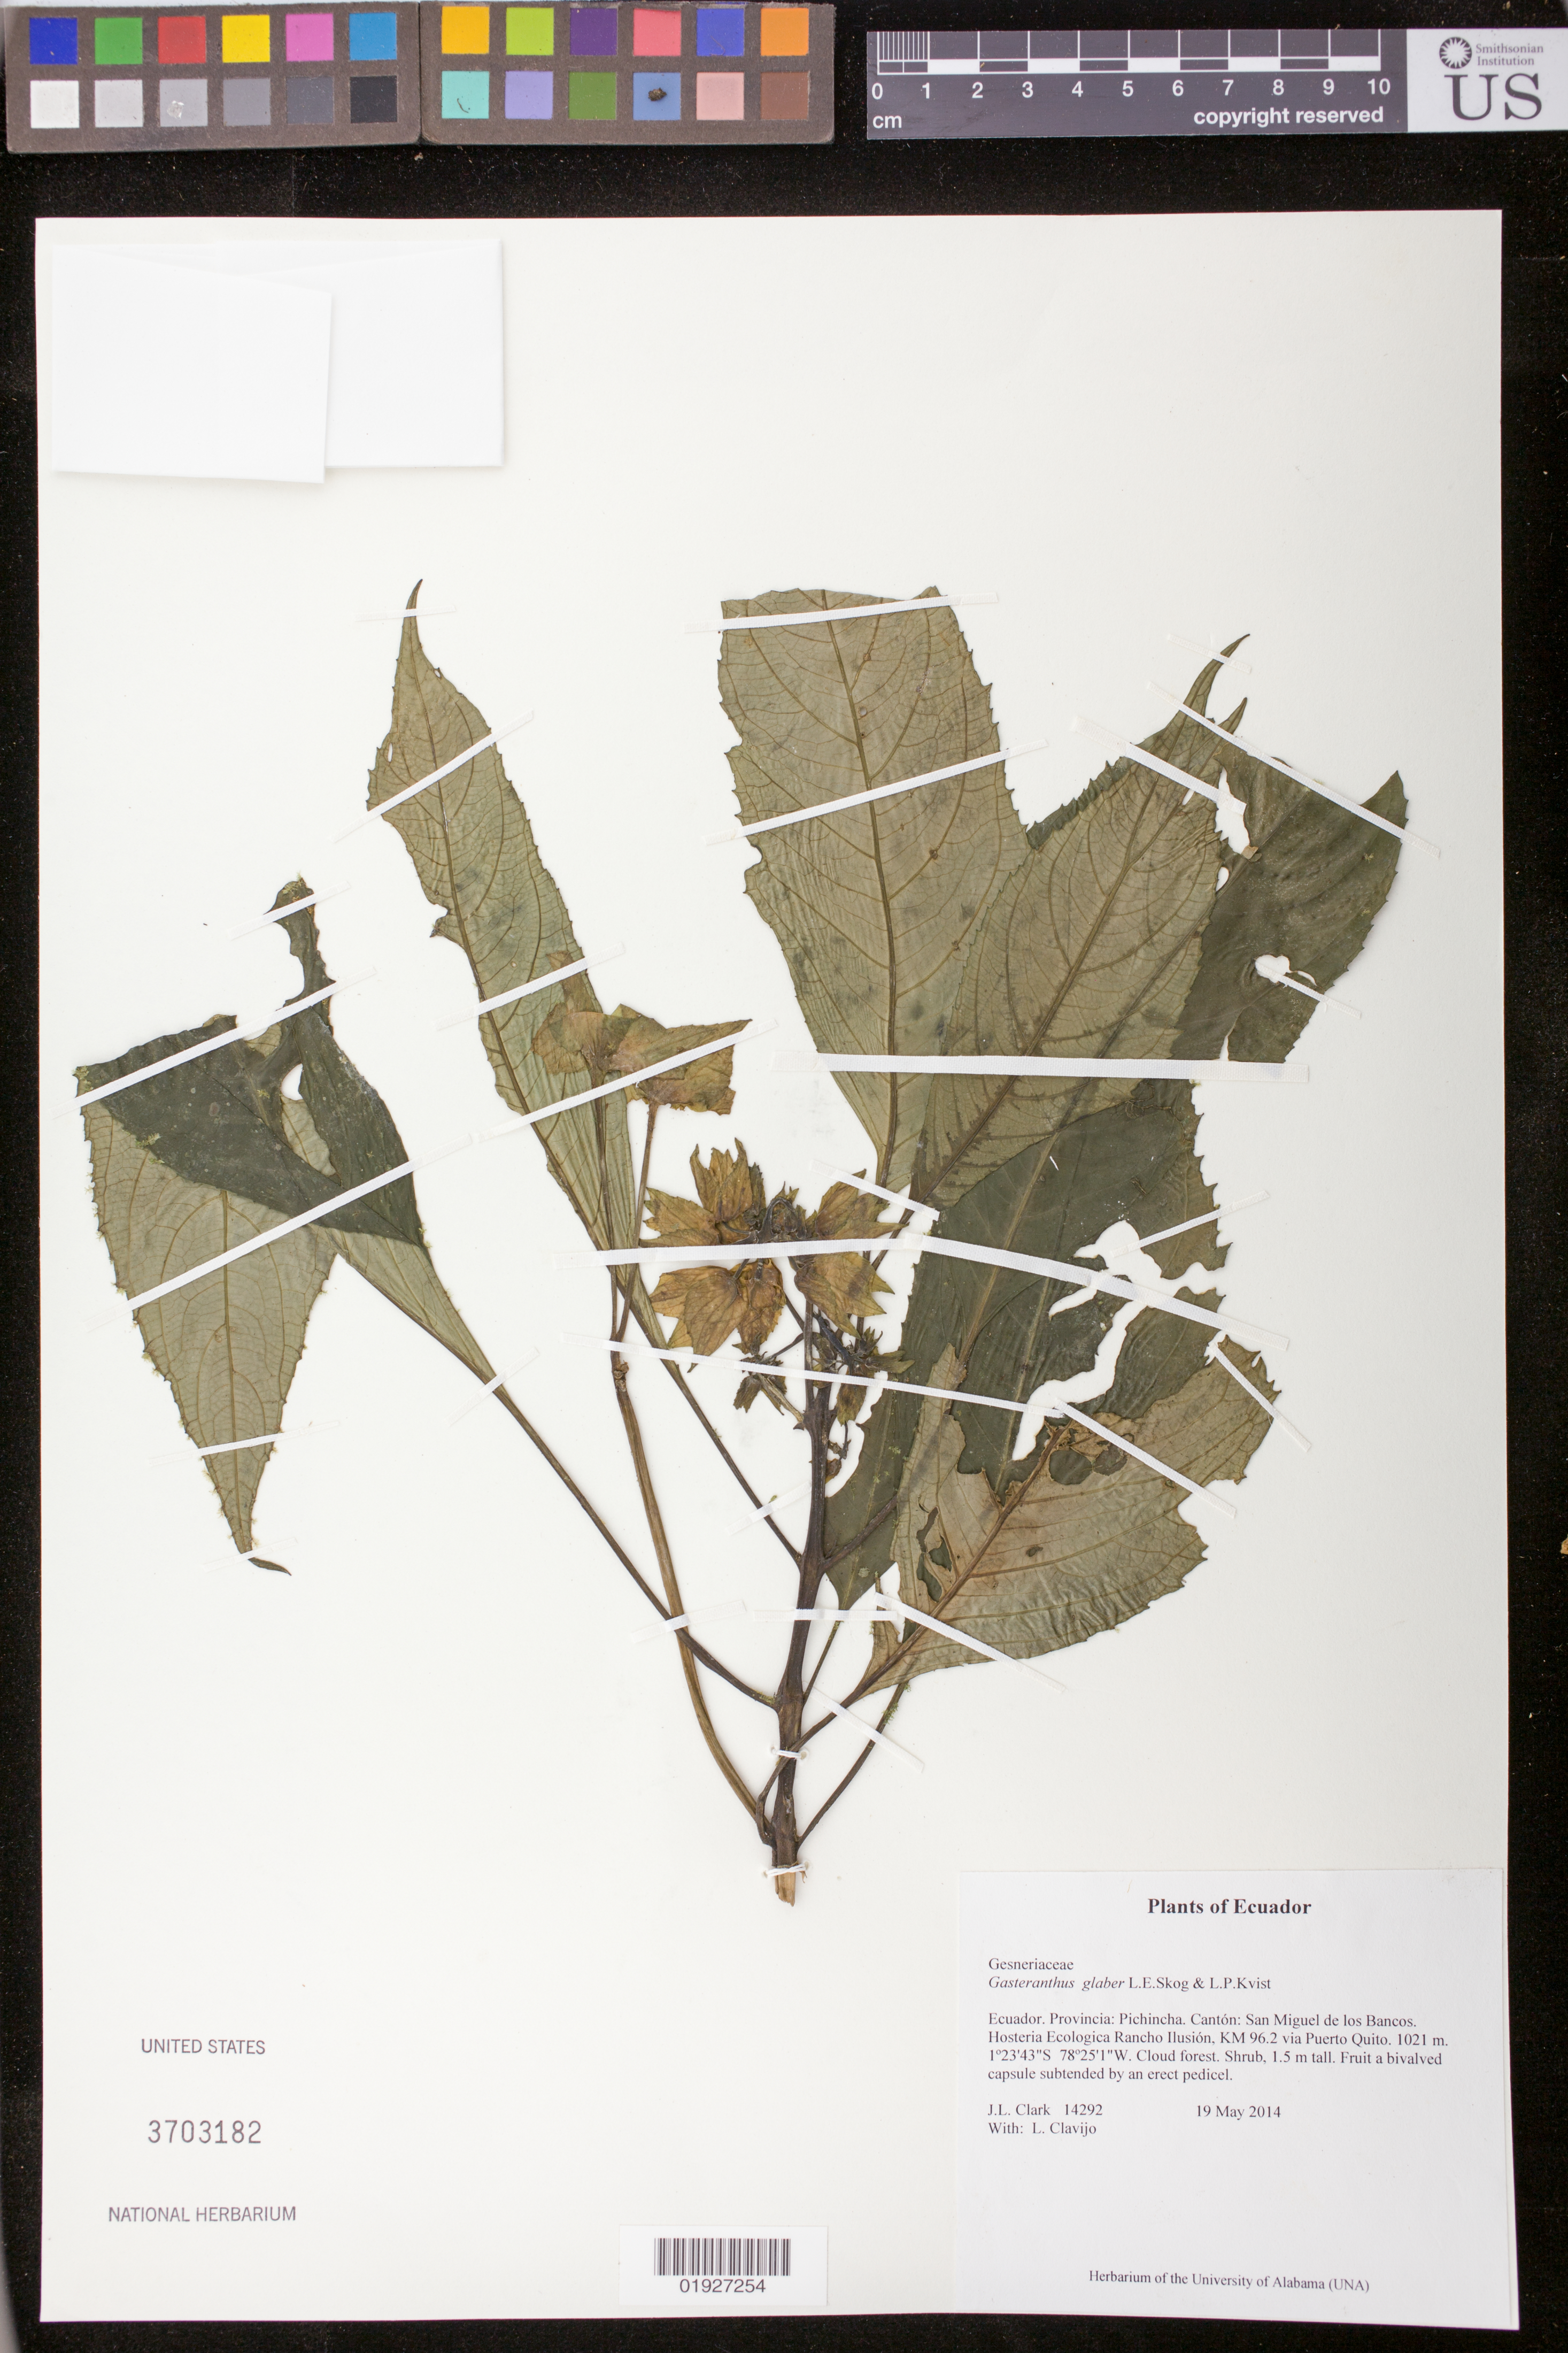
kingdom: Plantae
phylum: Tracheophyta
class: Magnoliopsida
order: Lamiales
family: Gesneriaceae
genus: Gasteranthus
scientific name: Gasteranthus glaber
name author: L.E. Skog & L.P. Kvist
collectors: J. L. Clark & L. Clavijo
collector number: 14292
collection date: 2014-05-19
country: Ecuador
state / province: Pichincha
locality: Canton: San Miguel de los Bancos. Hosteria Ecologica Rancho Ilusion, KM 96.2 via Puerto Quito.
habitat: Cloud forest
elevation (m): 1021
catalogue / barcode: US 3703182